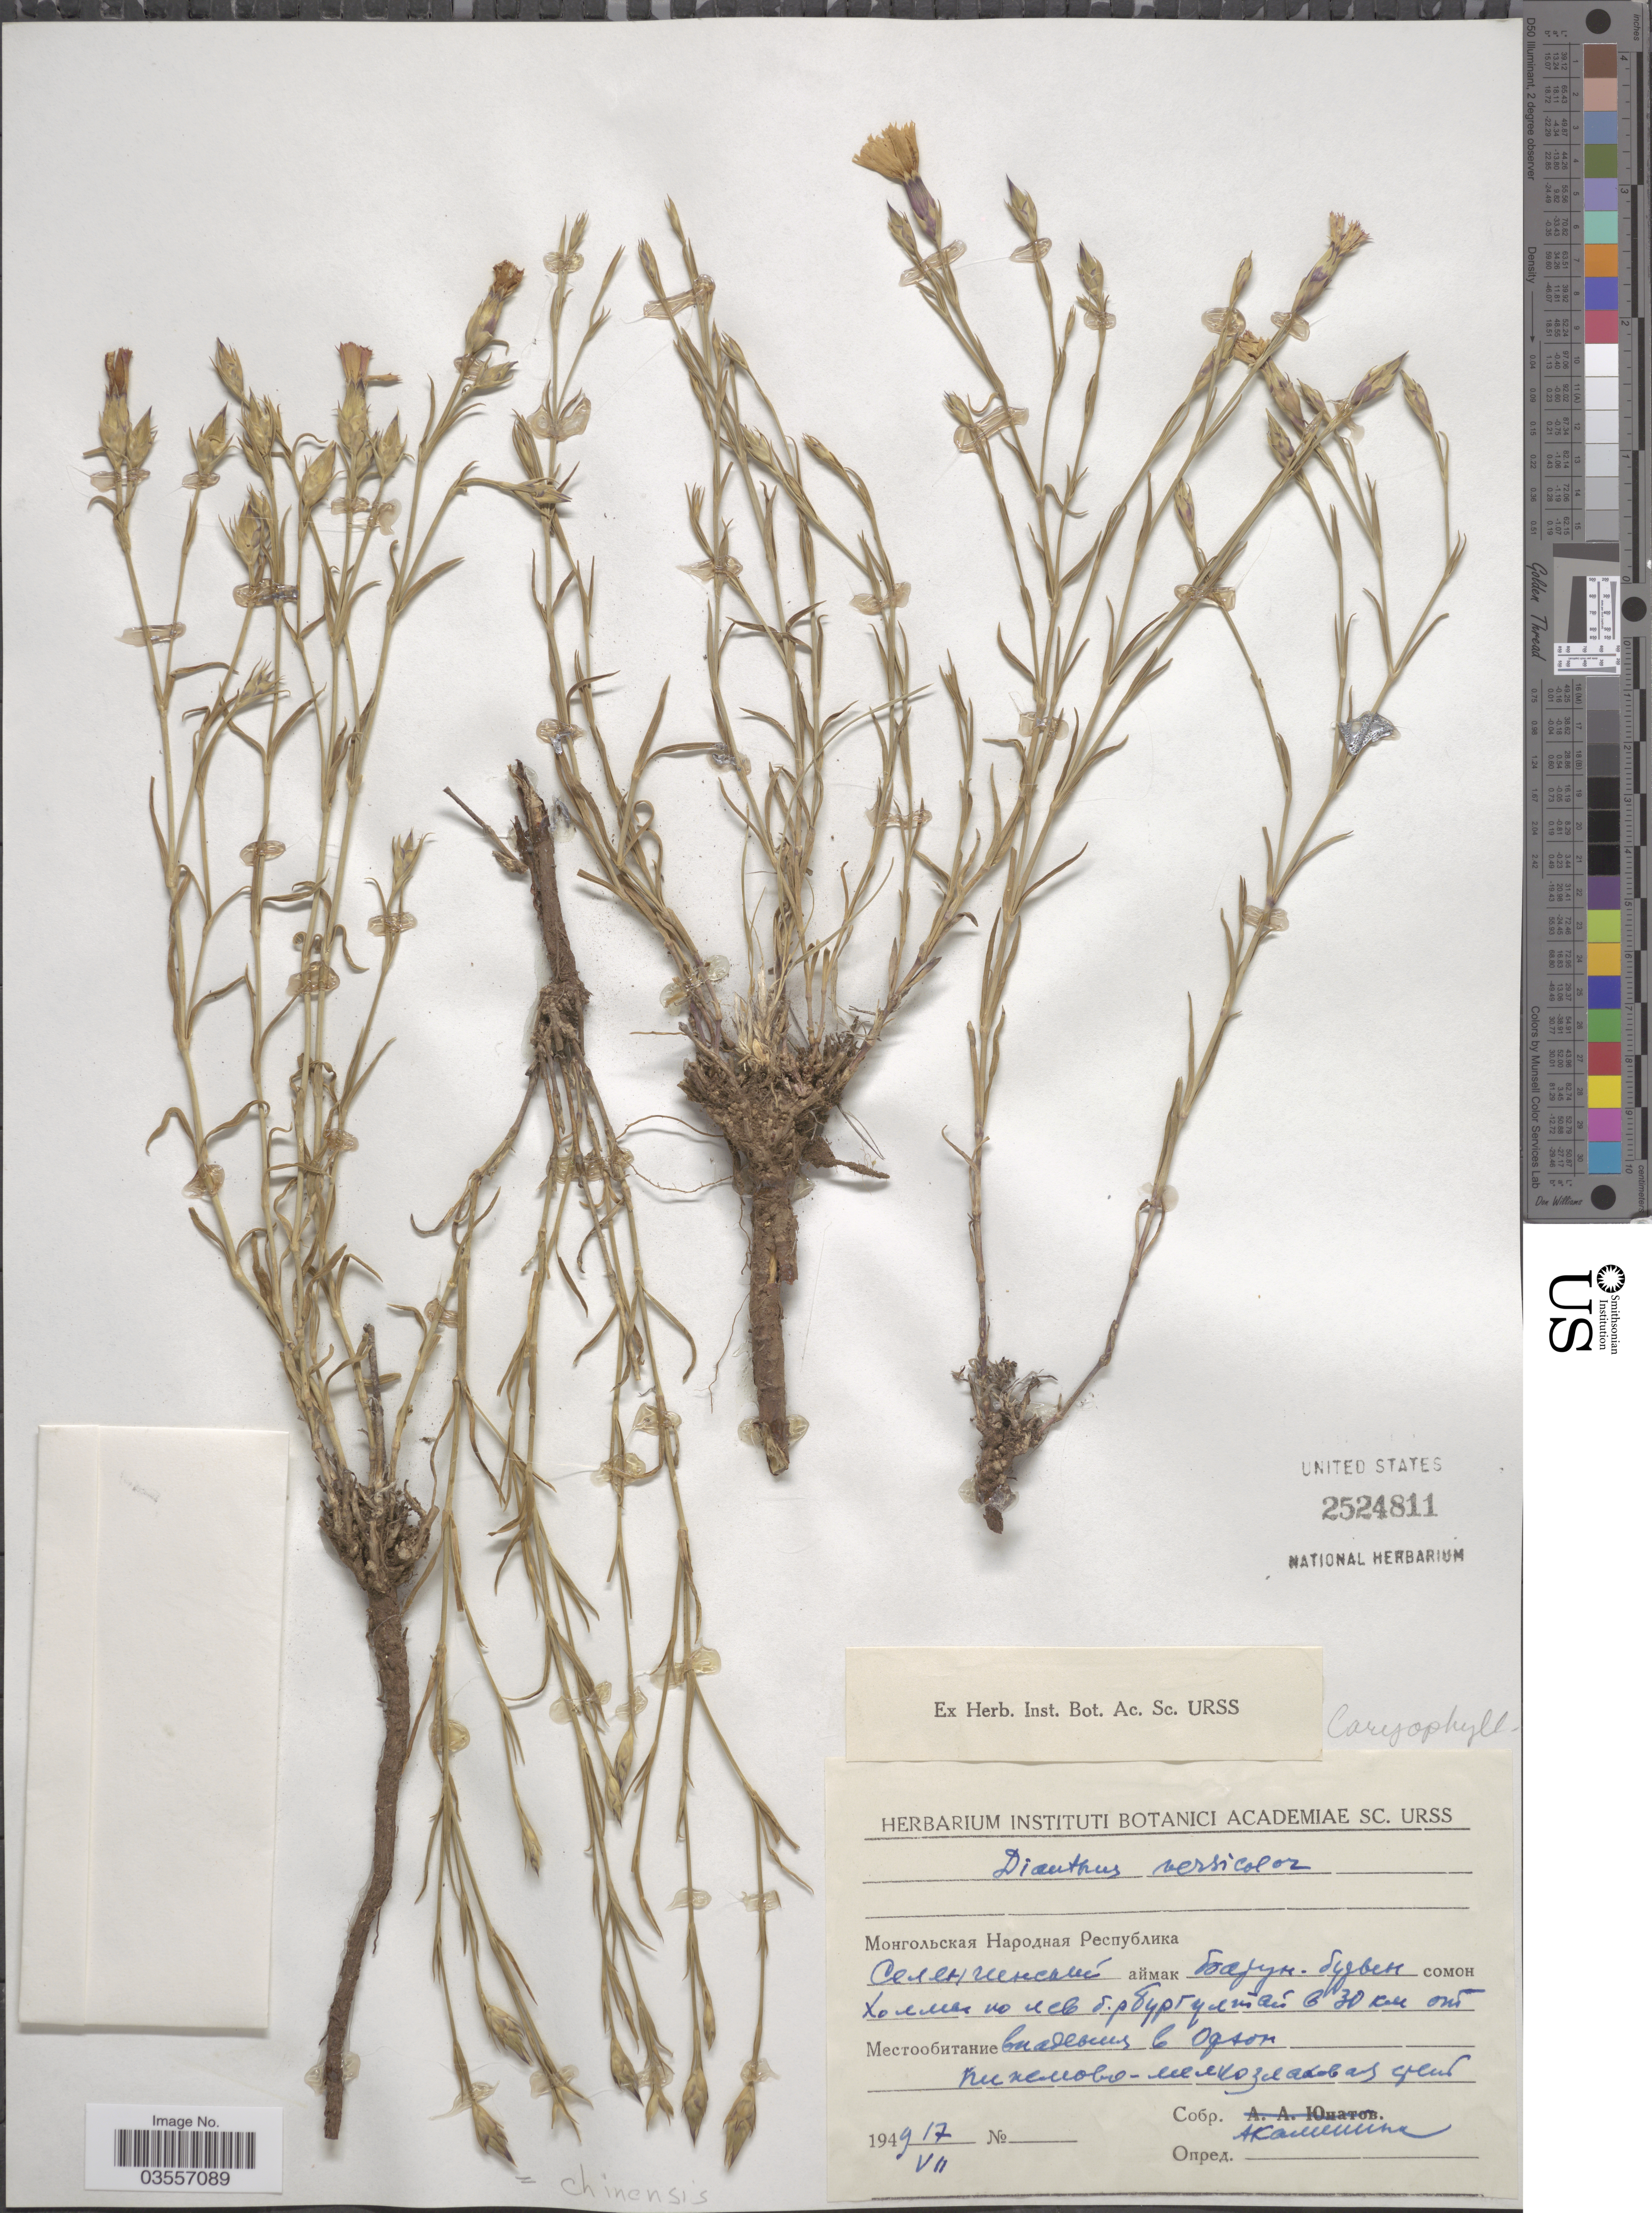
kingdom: Plantae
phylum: Tracheophyta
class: Magnoliopsida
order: Caryophyllales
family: Caryophyllaceae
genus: Dianthus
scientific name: Dianthus chinensis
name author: L.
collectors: A. Kalinina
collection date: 1949-07-17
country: Mongolia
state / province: Selenge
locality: Hills on left shore of river Burgaltay.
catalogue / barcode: US 2524811